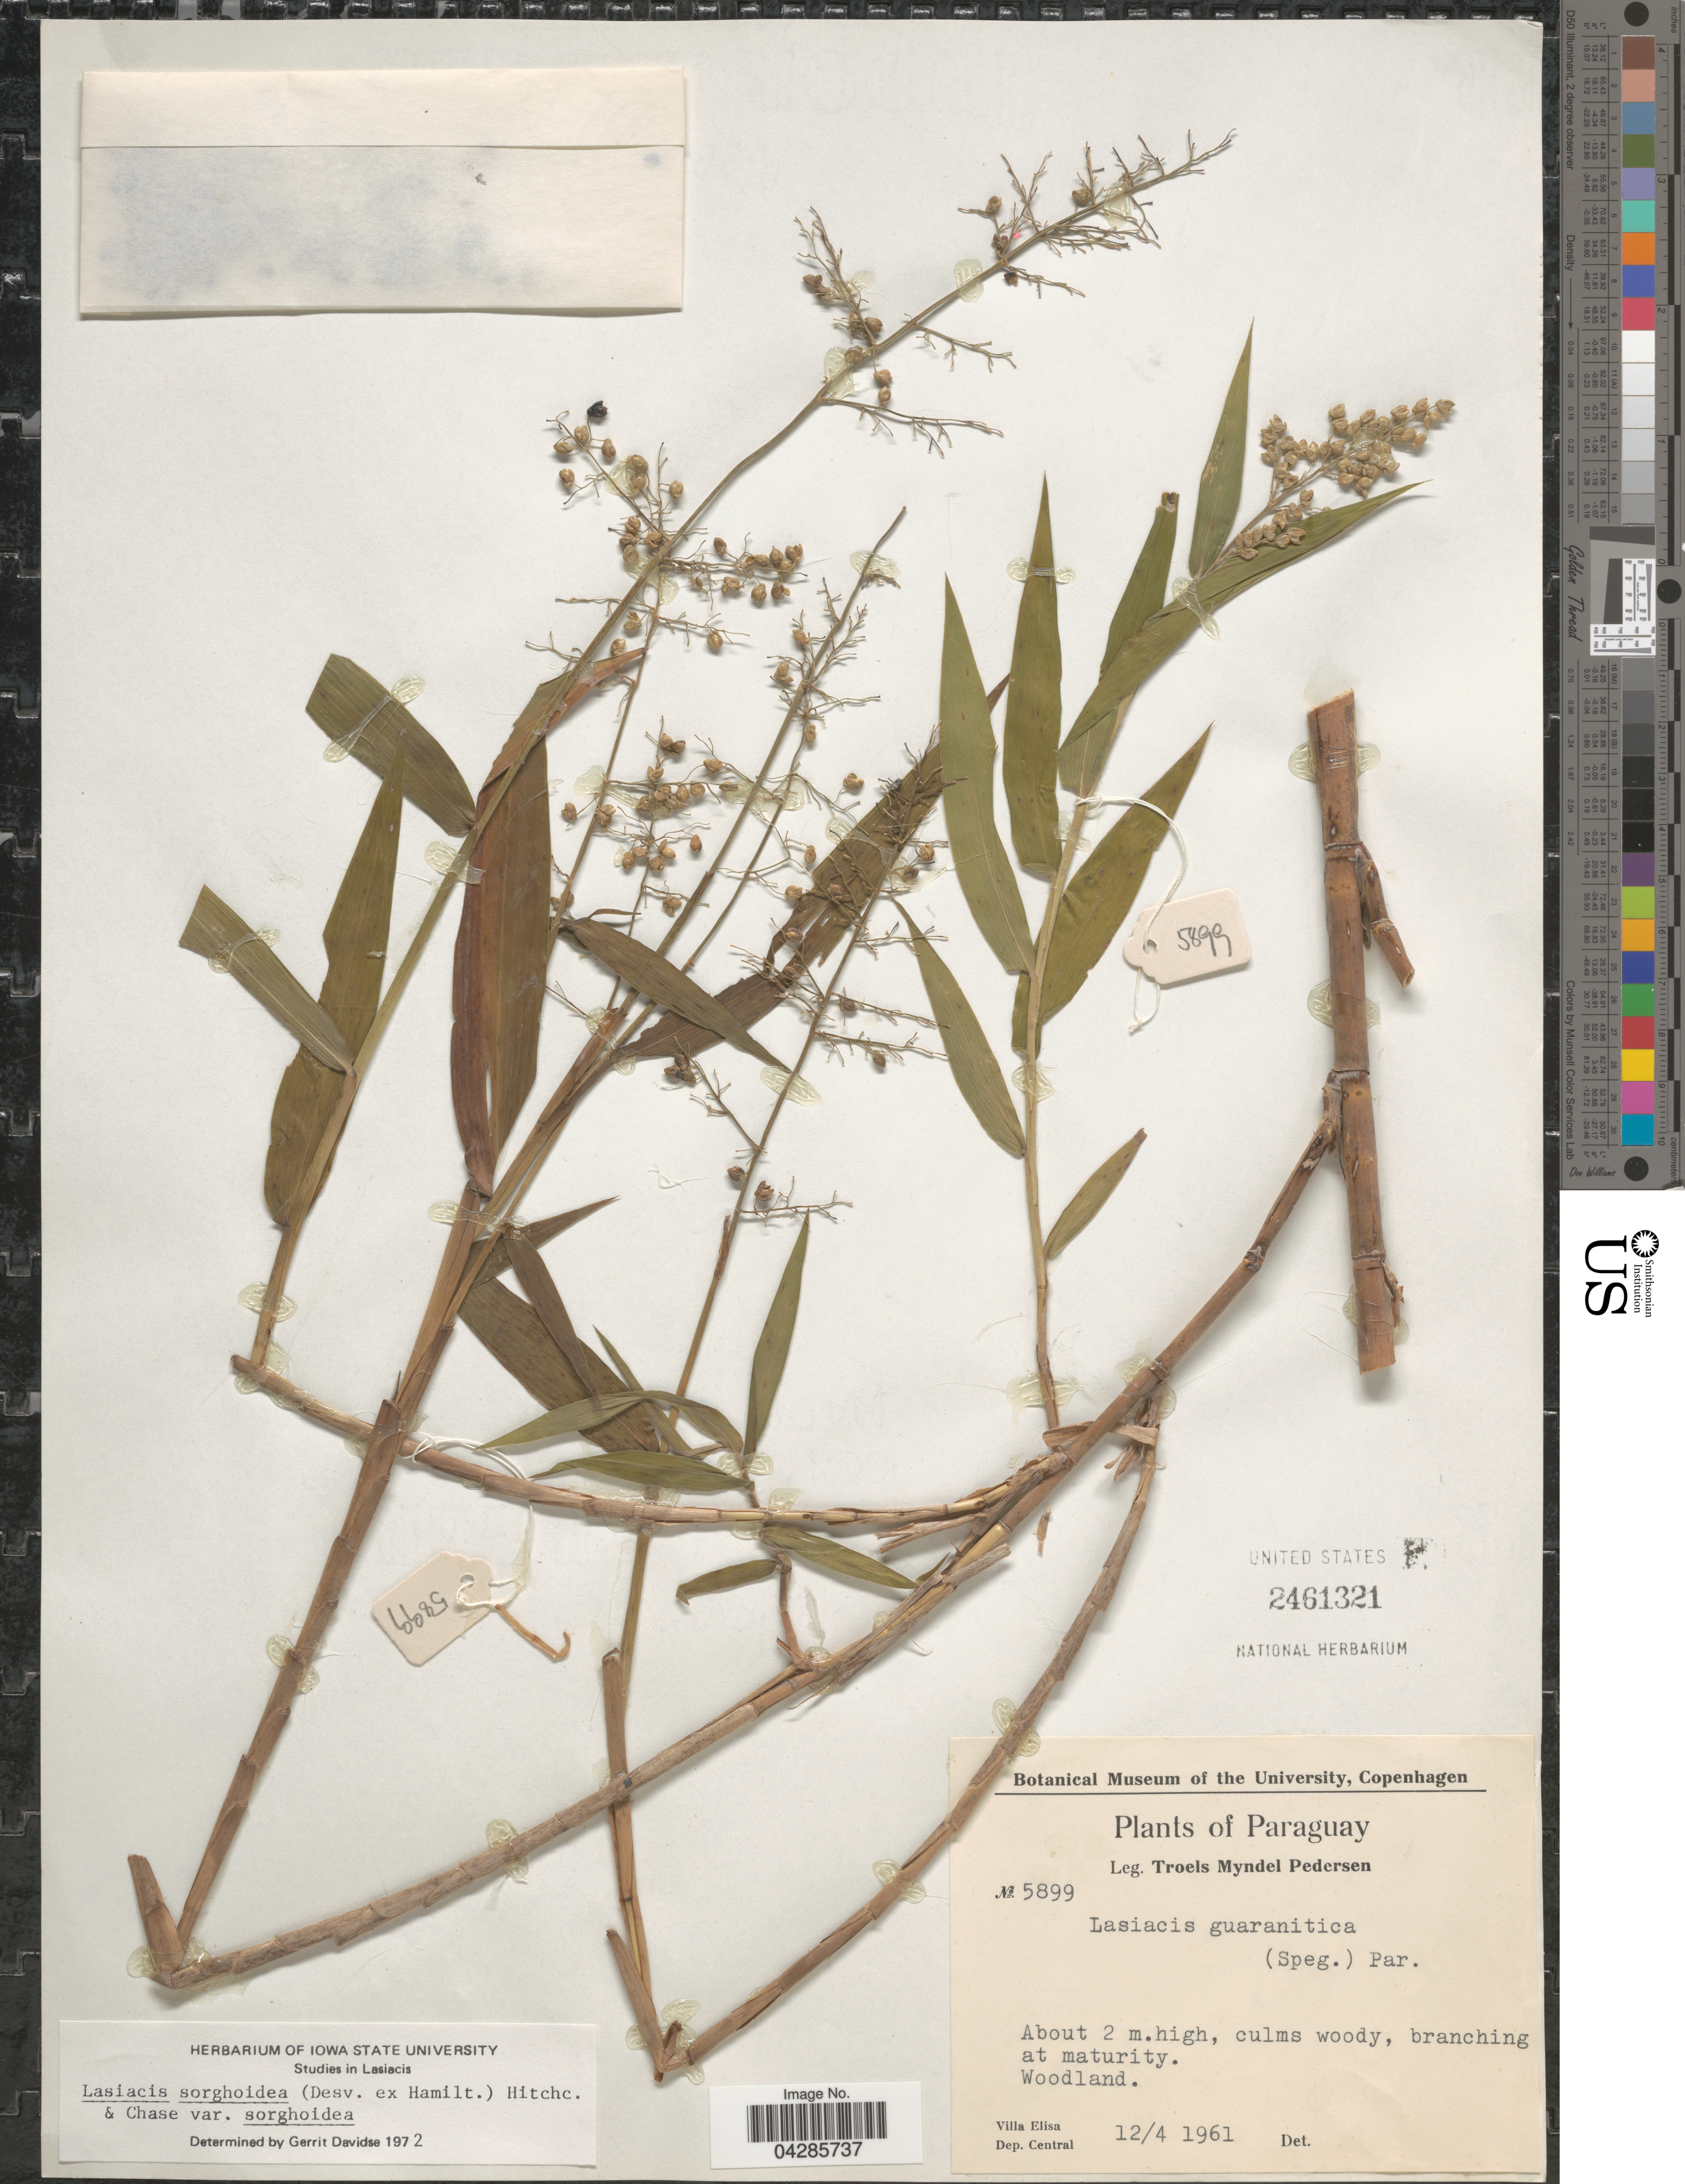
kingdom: Plantae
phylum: Tracheophyta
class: Liliopsida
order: Poales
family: Poaceae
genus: Lasiacis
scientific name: Lasiacis sorghoidea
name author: (Desv. ex Ham.) Hitchc. & Chase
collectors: T. Pederson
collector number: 5899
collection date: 1961-04-12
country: Paraguay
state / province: Central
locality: Villa Eilsa. Dep. Central.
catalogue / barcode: US 2461321